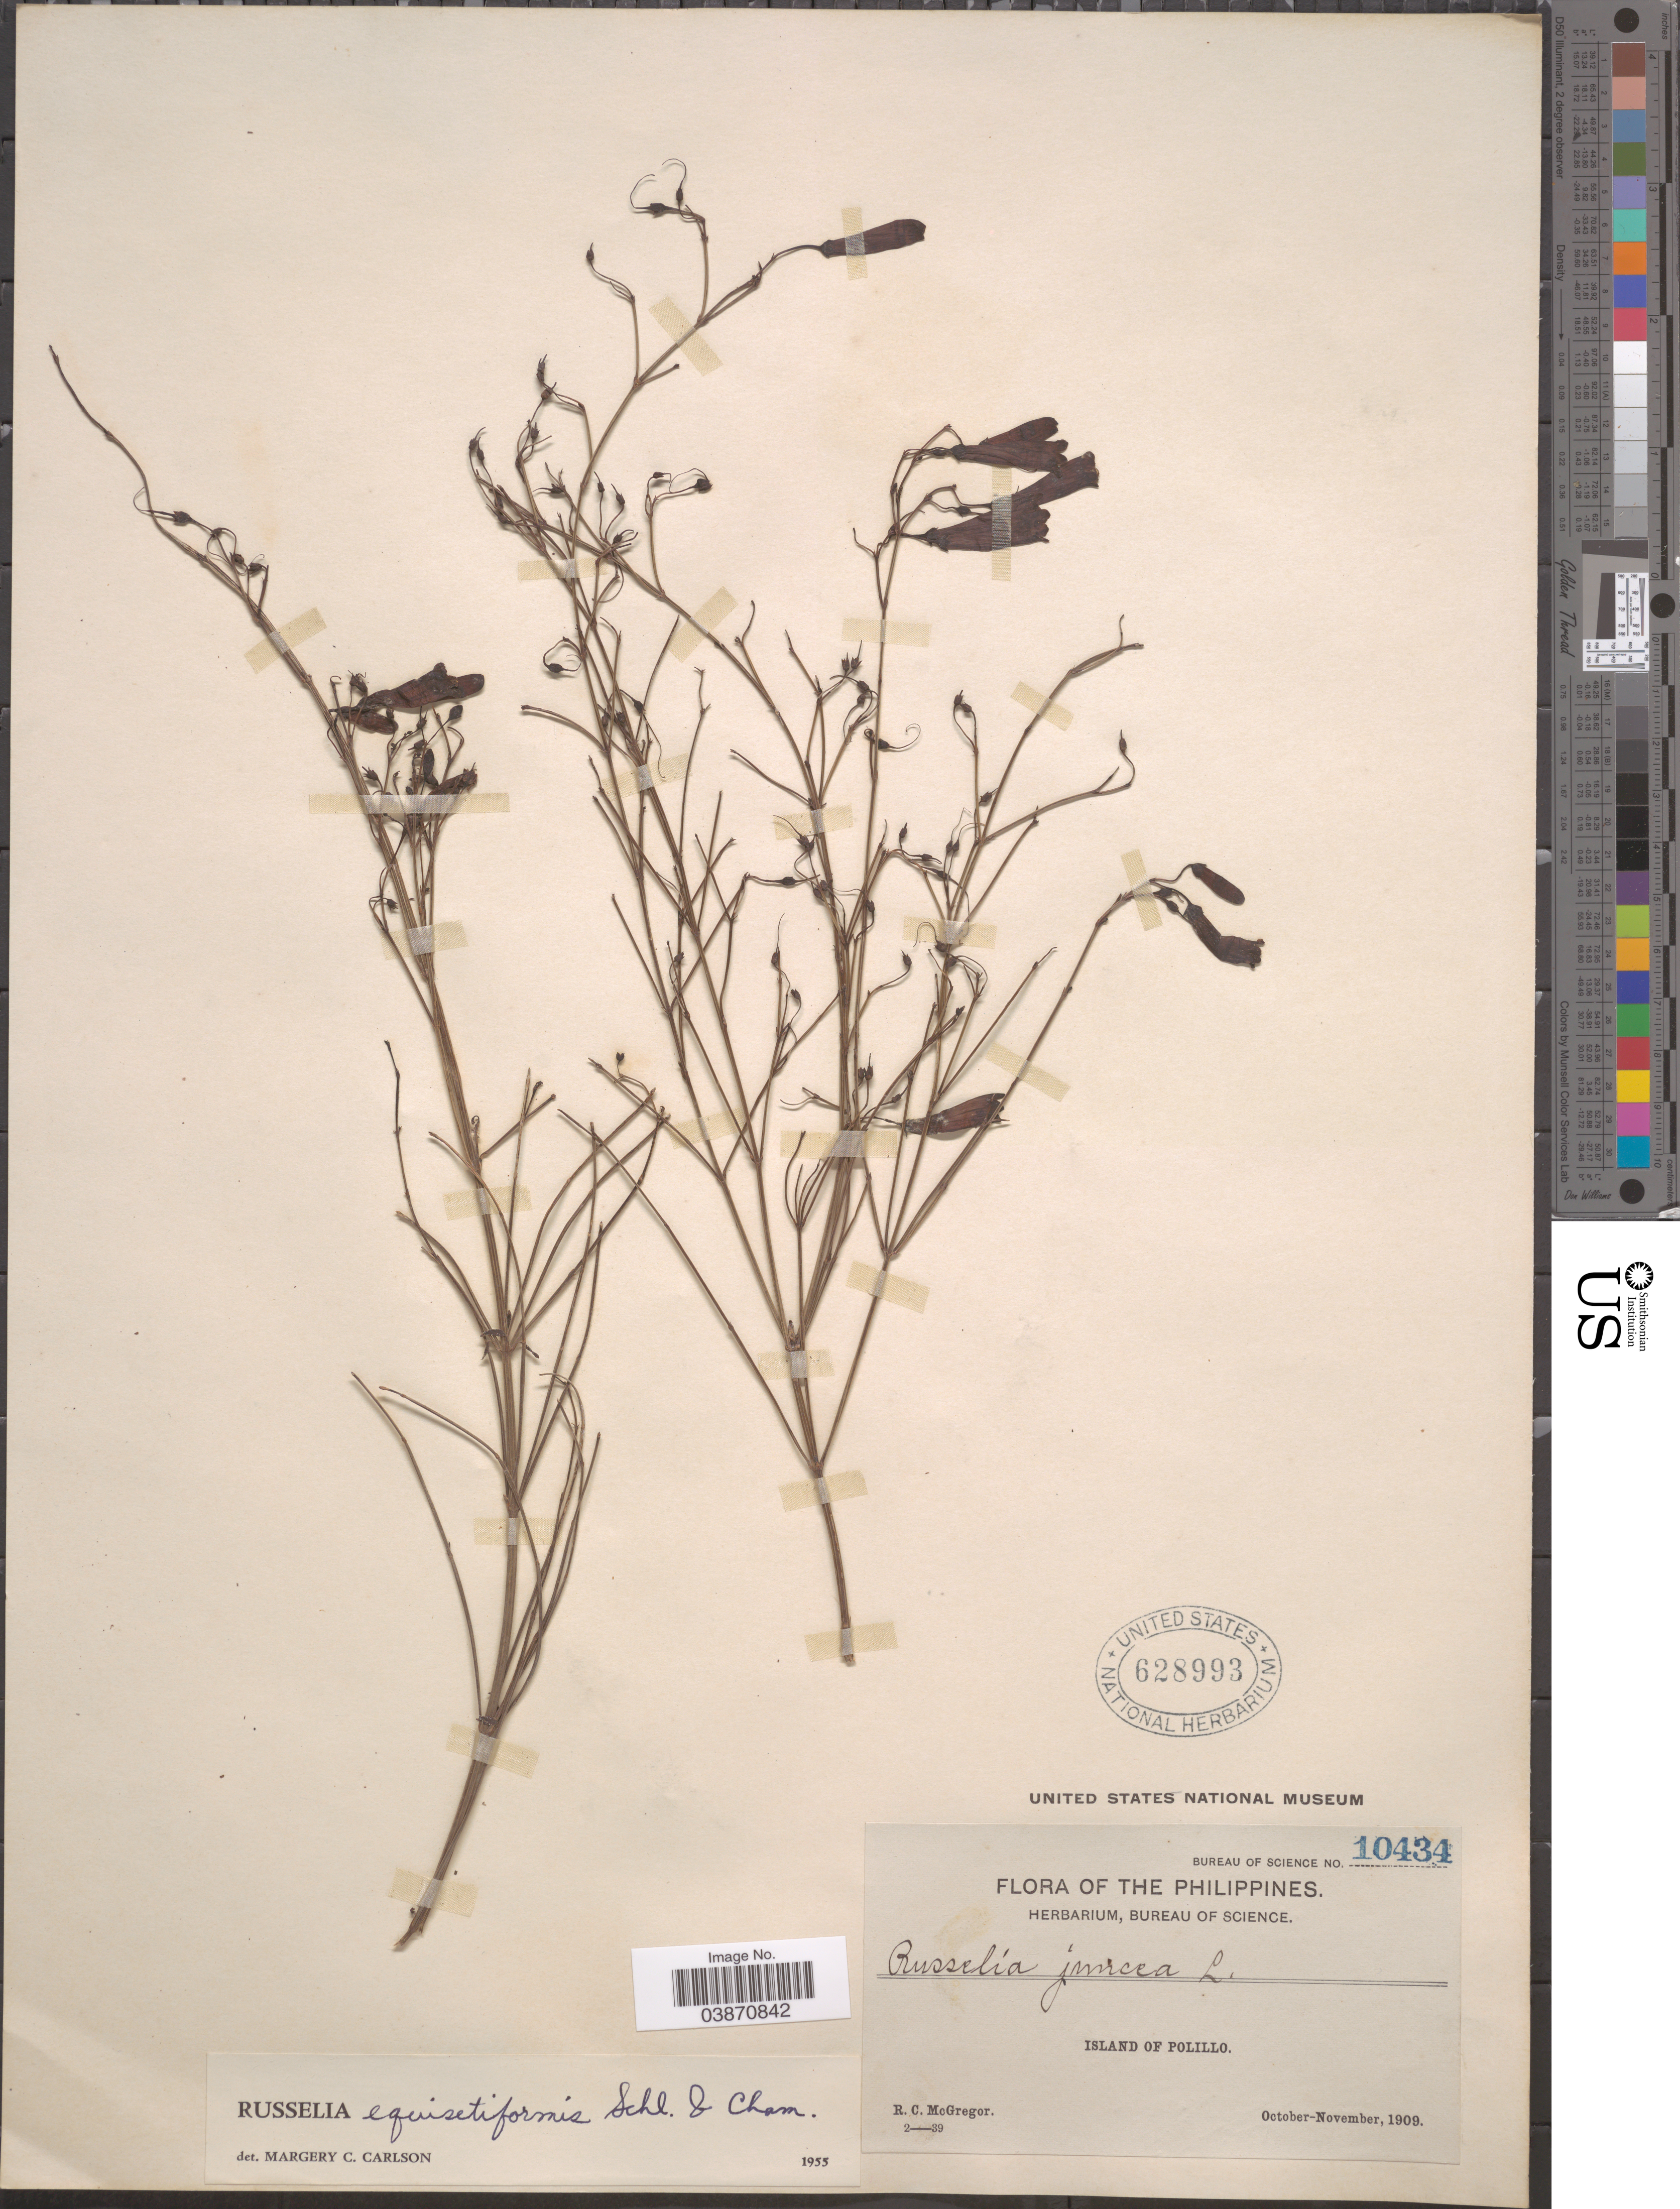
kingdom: Plantae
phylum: Tracheophyta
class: Magnoliopsida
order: Lamiales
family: Plantaginaceae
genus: Russelia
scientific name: Russelia equisetiformis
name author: Schltdl. & Cham.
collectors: R. C. McGregor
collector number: Bureau of Science 10434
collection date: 1909-10/1909-11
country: Philippines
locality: Island of Polillo.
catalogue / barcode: US 628993